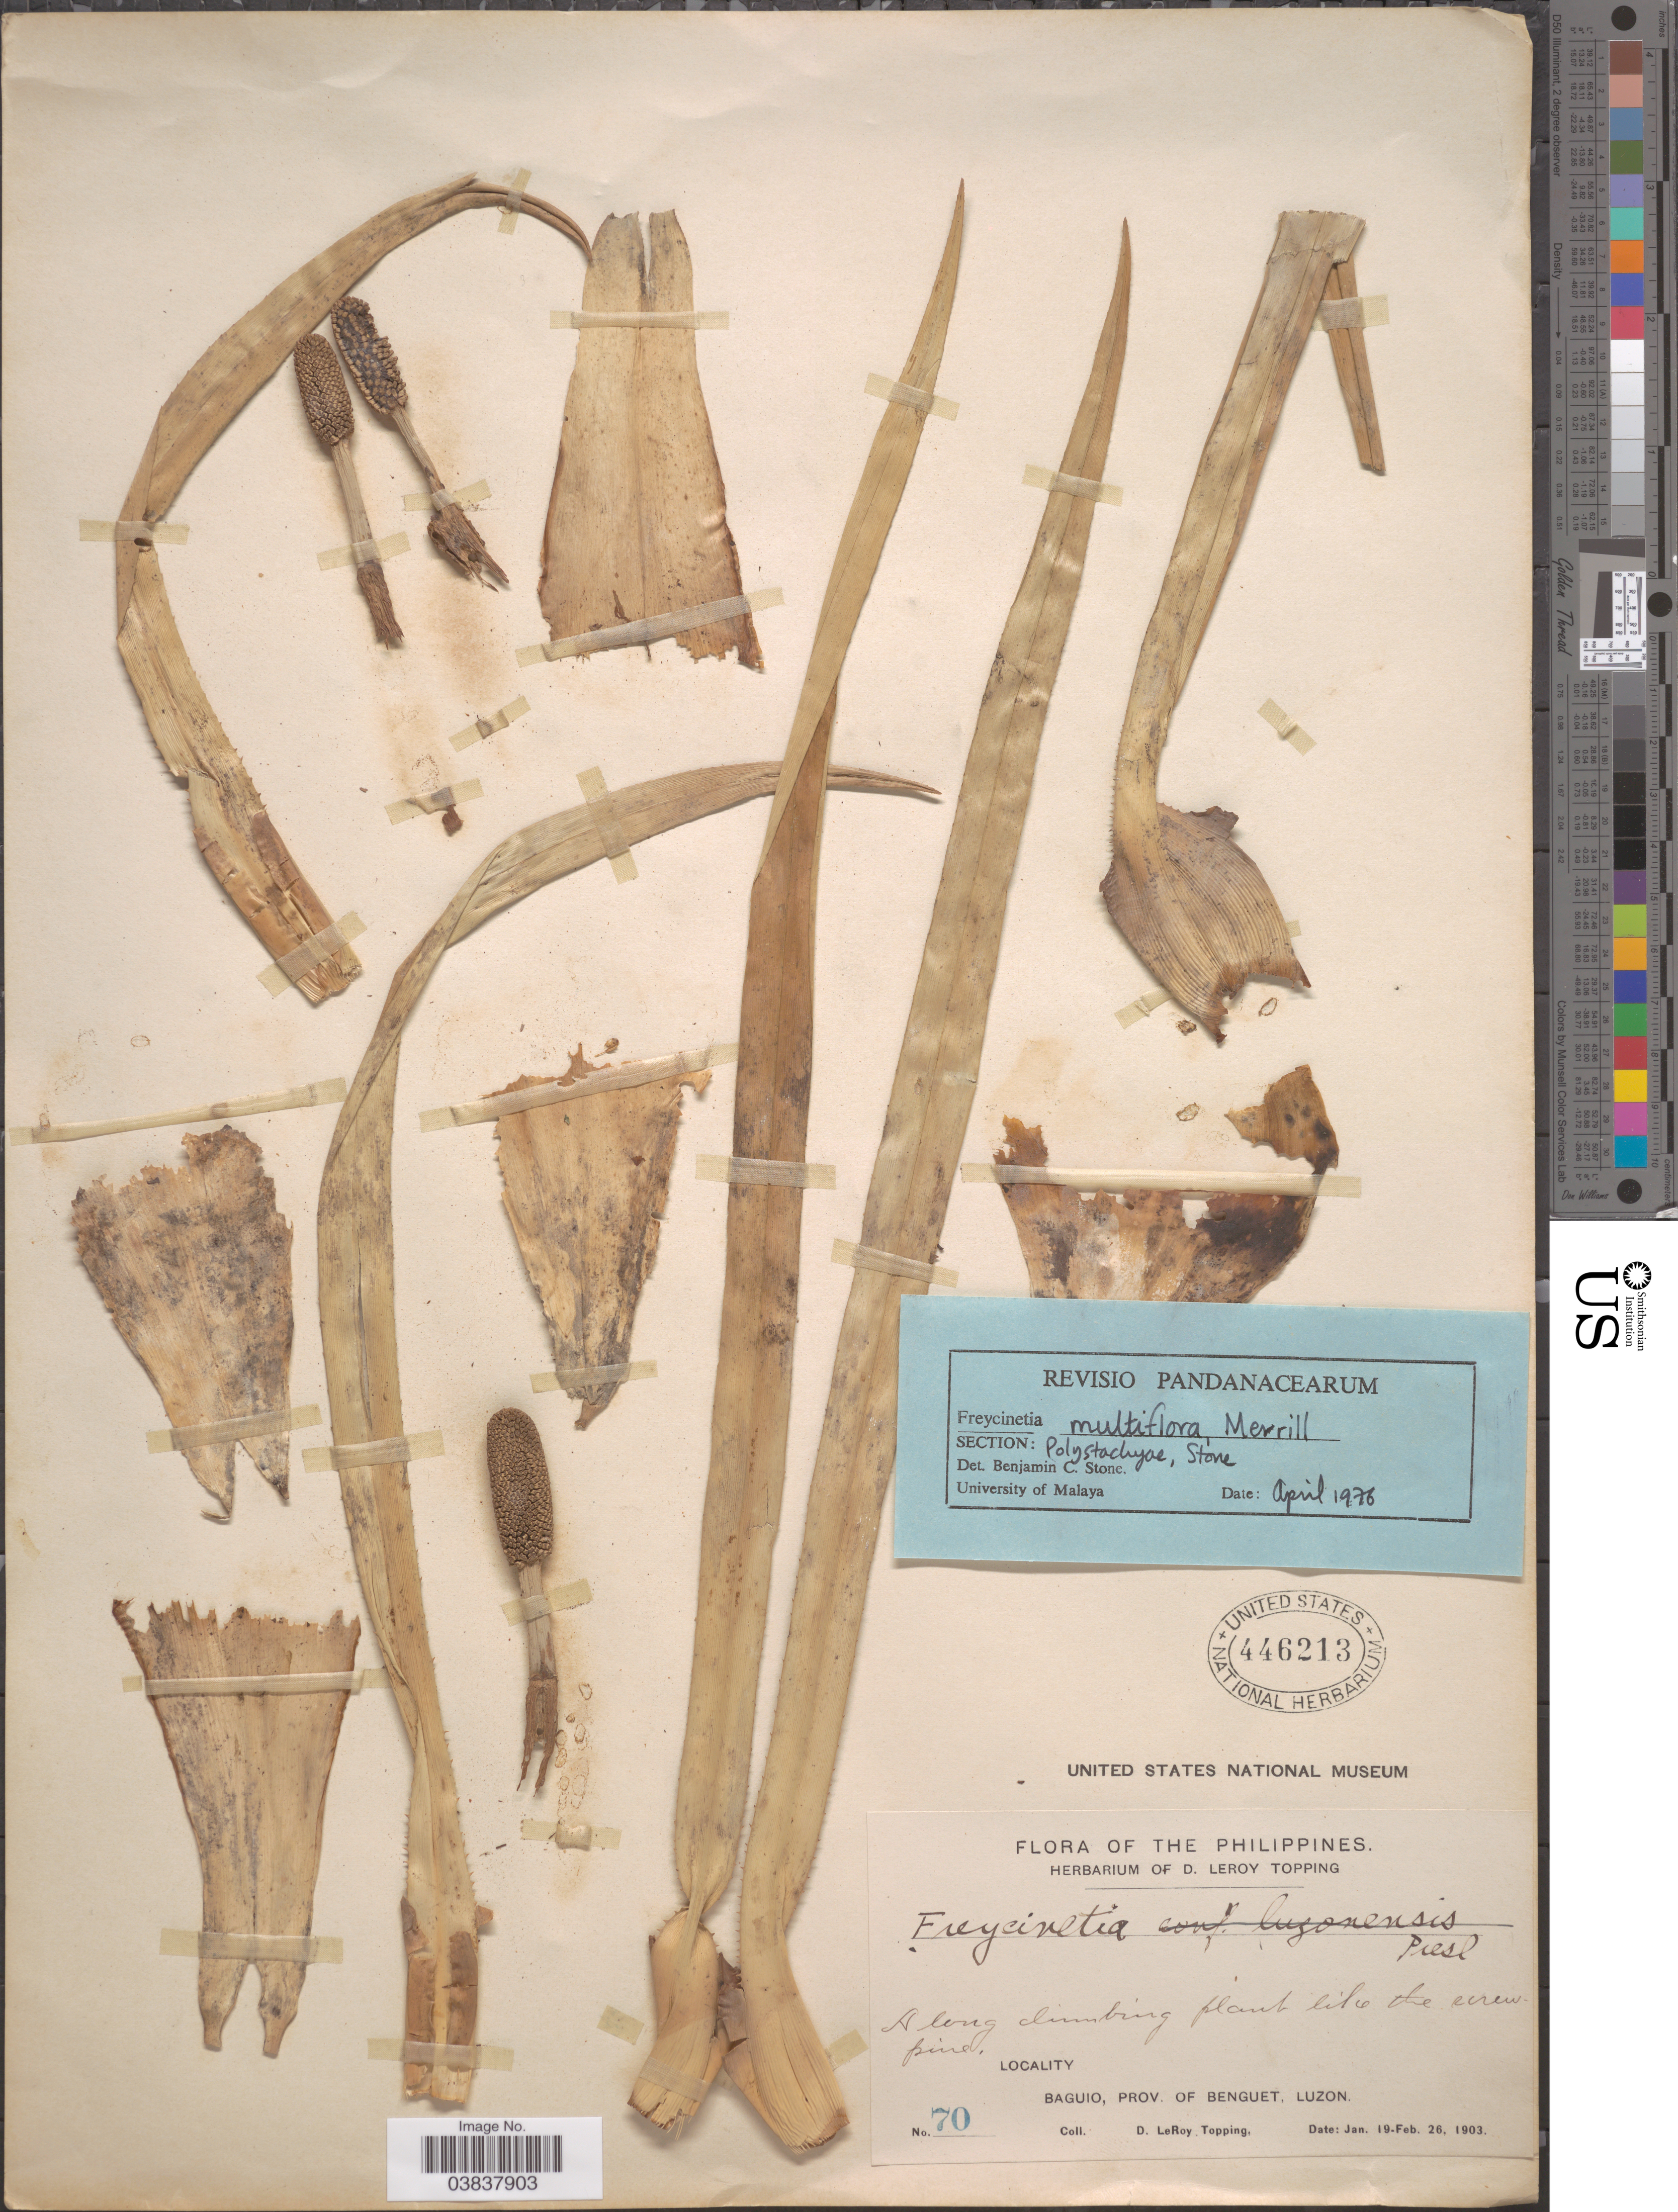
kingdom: Plantae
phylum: Tracheophyta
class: Liliopsida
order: Pandanales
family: Pandanaceae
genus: Freycinetia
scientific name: Freycinetia multiflora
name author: Merr.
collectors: D. L. Topping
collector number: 70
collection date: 1903-01-19/1903-02-26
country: Philippines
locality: Baguio, Prov. of Benguet, Luzon.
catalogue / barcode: US 446213